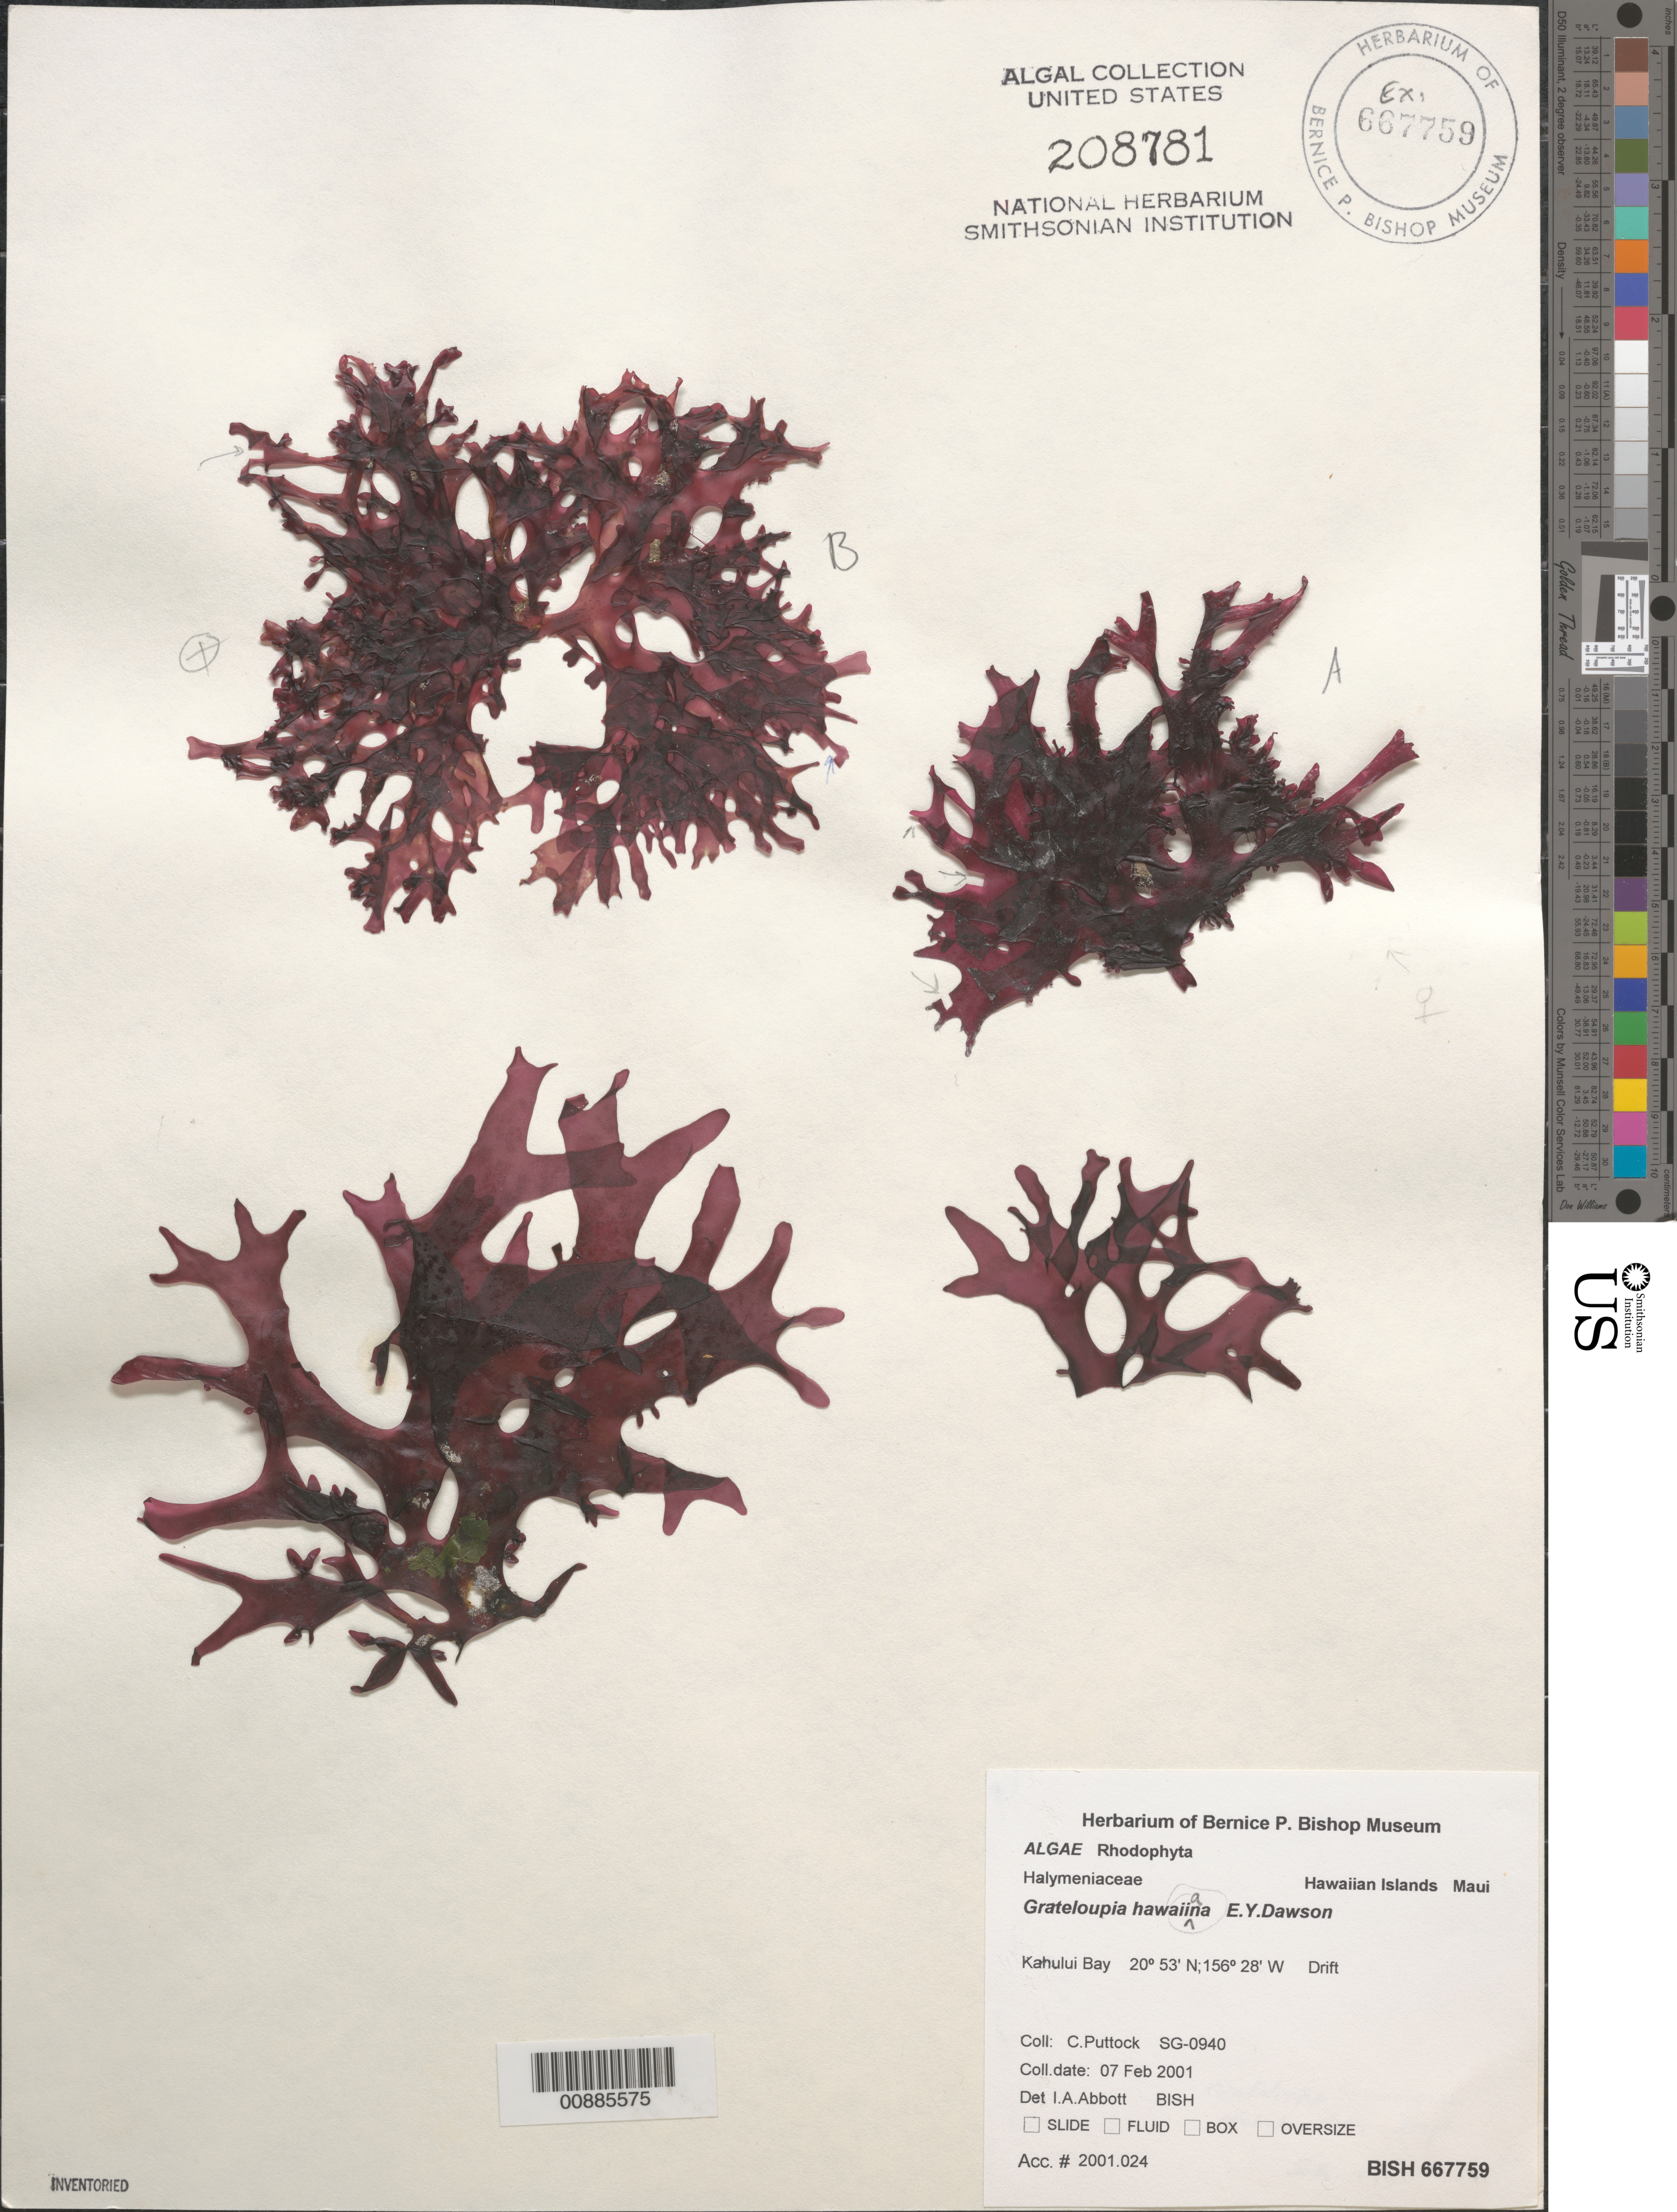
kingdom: Plantae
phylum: Rhodophyta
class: Florideophyceae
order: Halymeniales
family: Halymeniaceae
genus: Grateloupia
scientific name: Grateloupia hawaiiana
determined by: Abbott, Isabella A.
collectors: C. Puttock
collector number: SG-0940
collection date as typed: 27 Jun 2002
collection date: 2002-06-27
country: United States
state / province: Hawaii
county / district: Maui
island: Maui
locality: Kahului Bay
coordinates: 20 53' N, 156 28' W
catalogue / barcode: US 208781